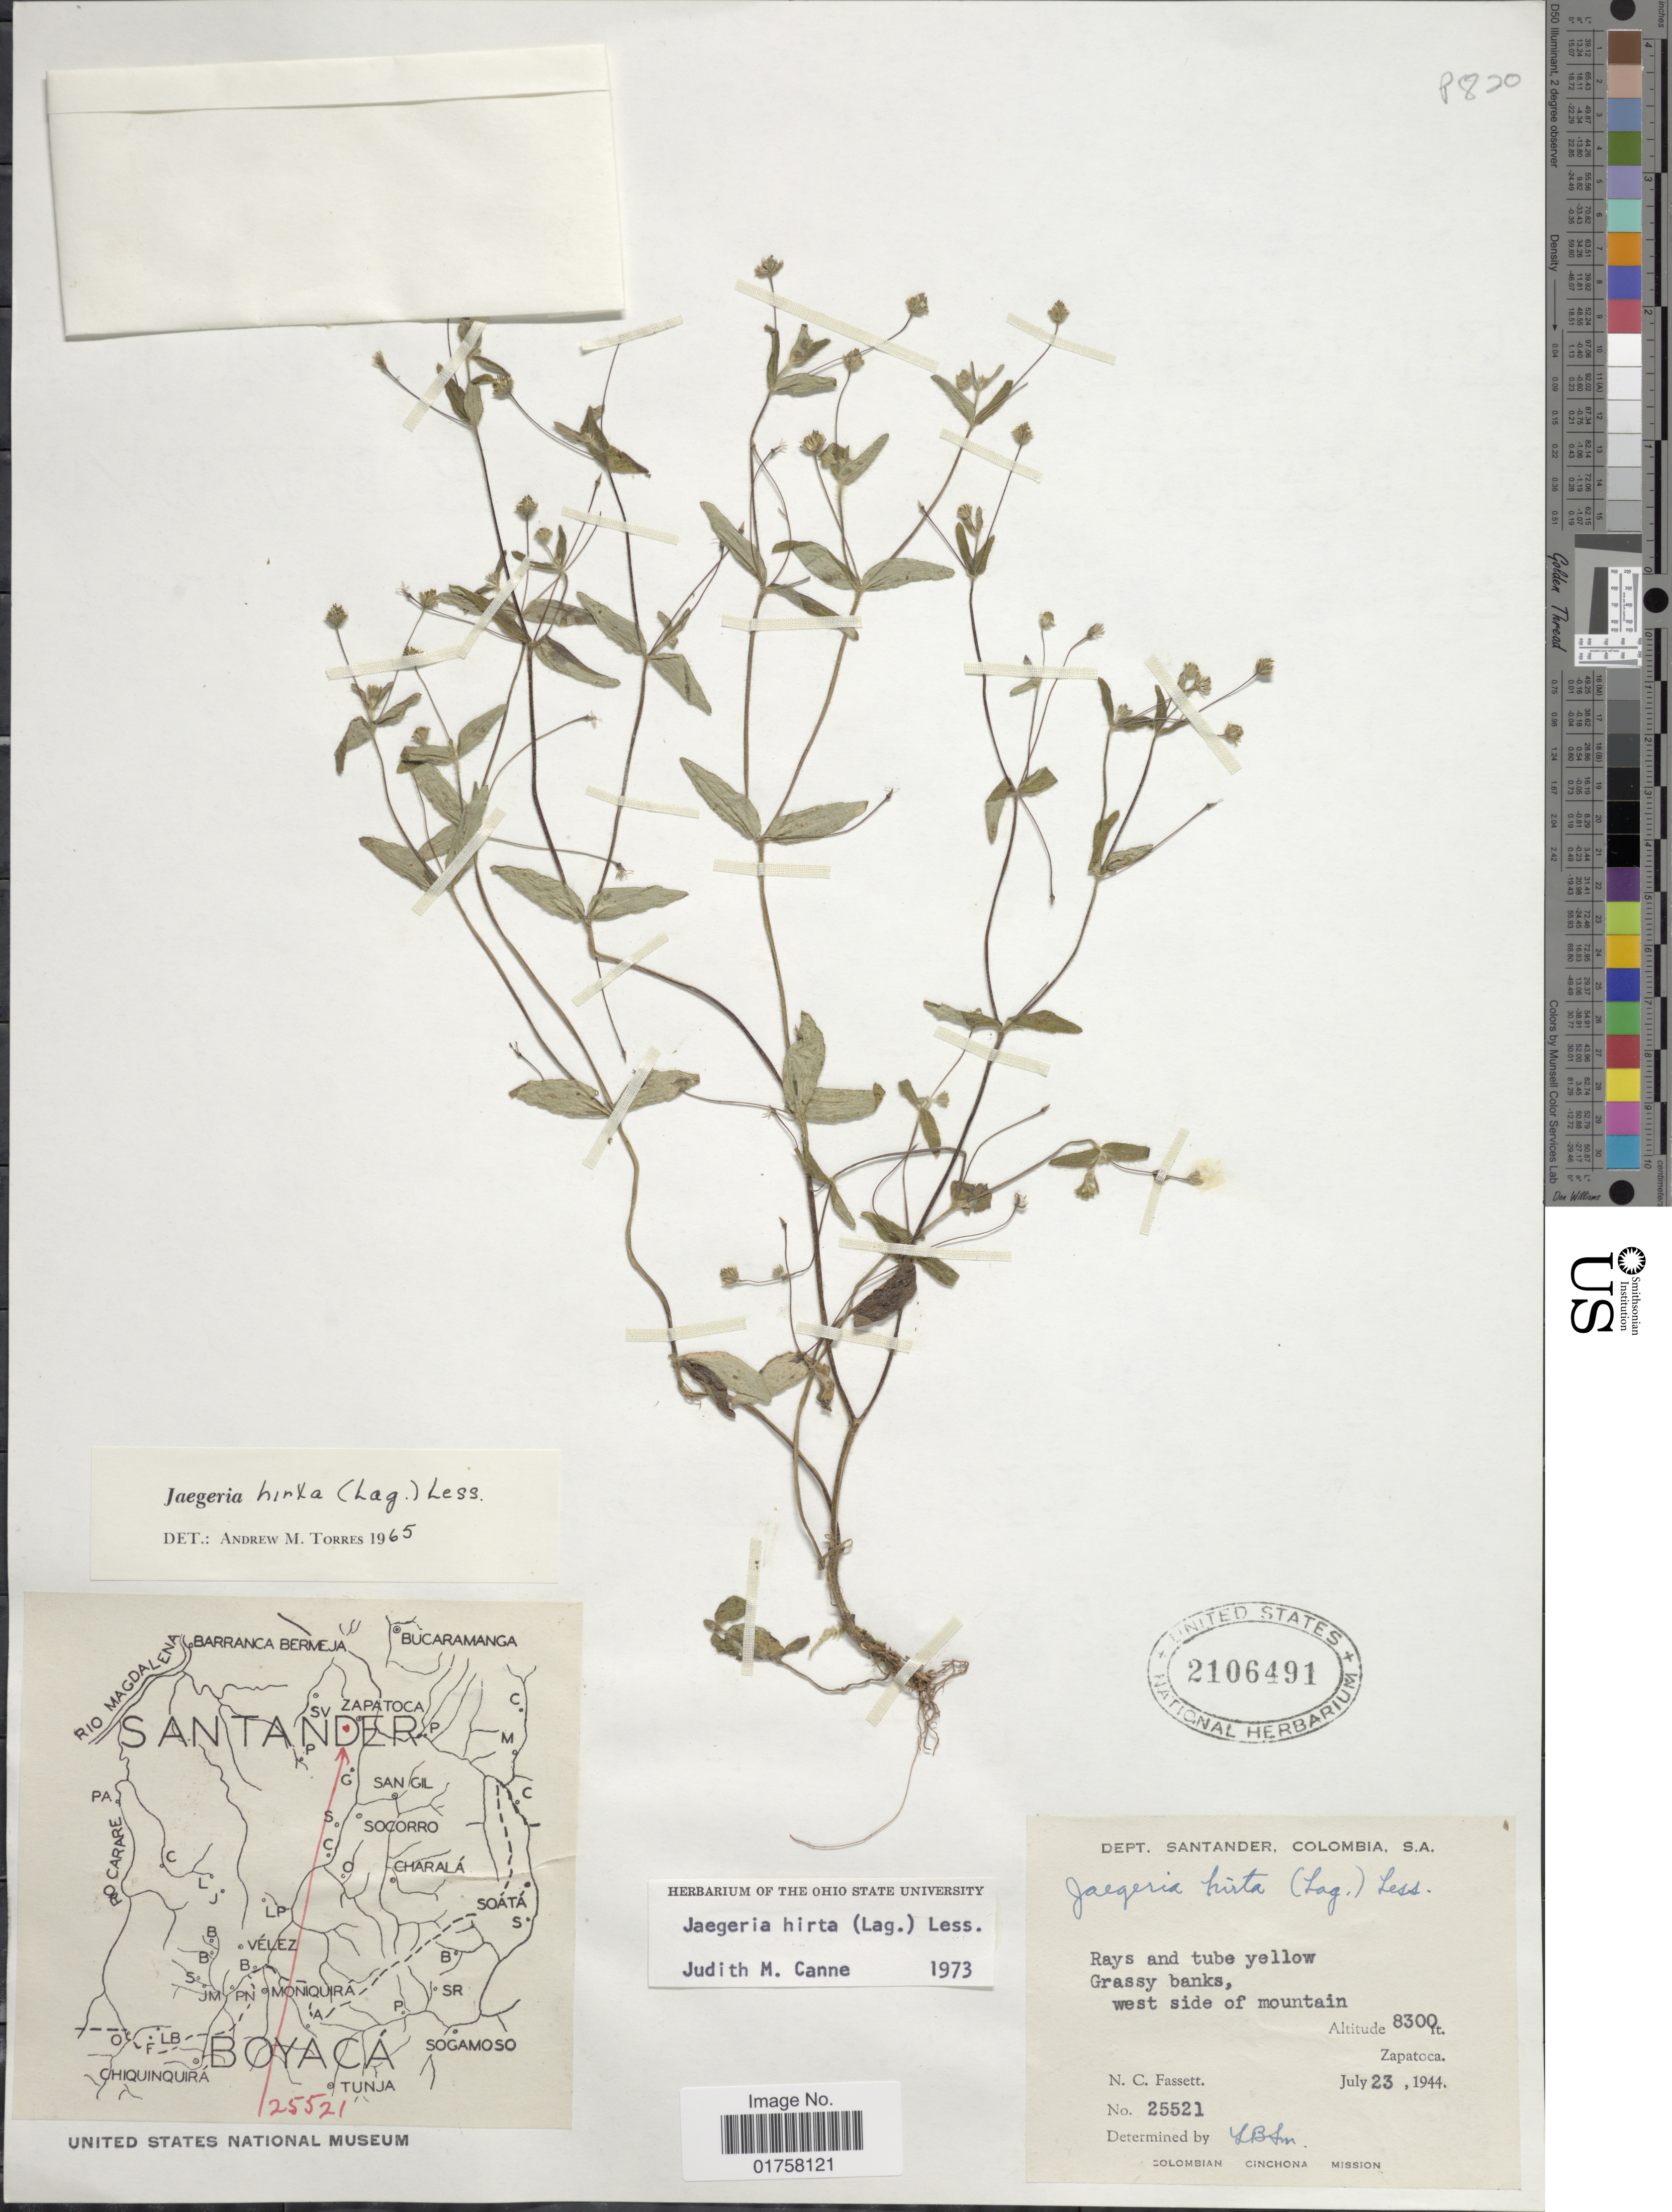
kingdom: Plantae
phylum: Tracheophyta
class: Magnoliopsida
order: Asterales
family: Asteraceae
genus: Jaegeria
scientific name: Jaegeria hirta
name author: (Lag.) Less.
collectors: N. C. Fassett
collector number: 25521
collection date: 1944-07-23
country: Colombia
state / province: Santander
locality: S.A., Grassy banks, west side of mountain, Zapatoca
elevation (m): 2530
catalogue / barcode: US 2106491